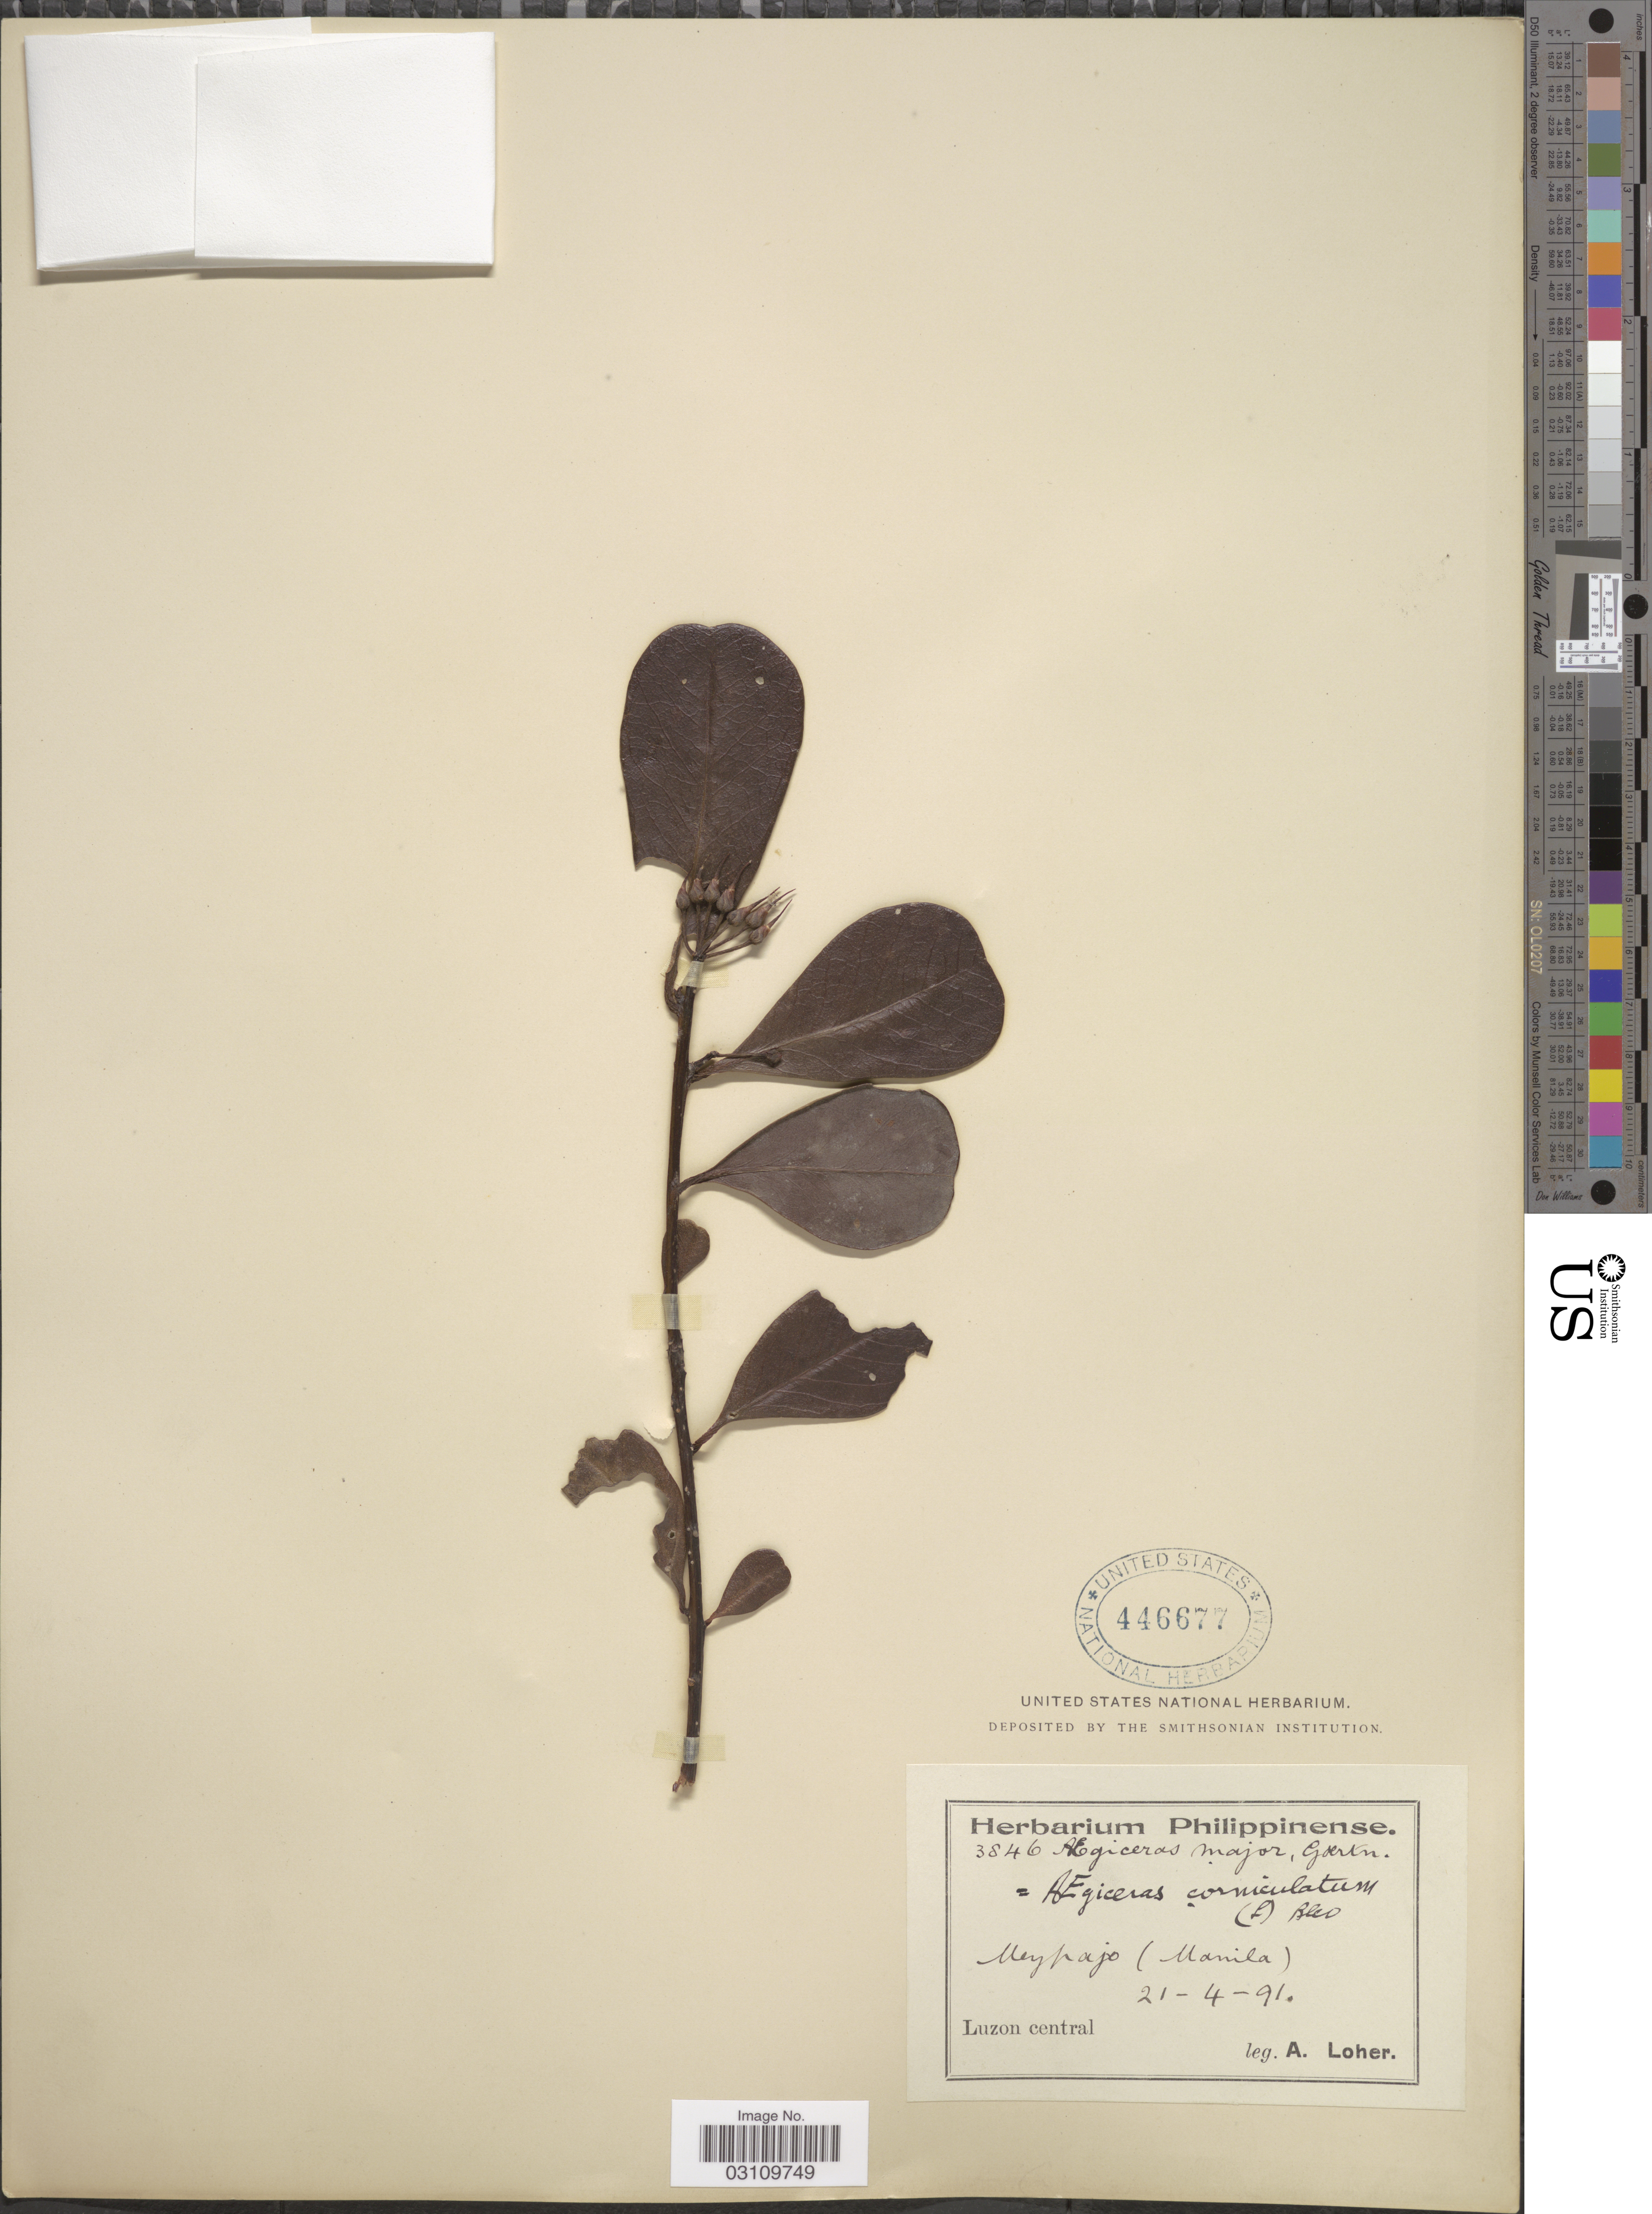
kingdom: Plantae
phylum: Tracheophyta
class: Magnoliopsida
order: Ericales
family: Primulaceae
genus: Aegiceras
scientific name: Aegiceras corniculatum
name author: (L.) Blanco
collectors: A. Loher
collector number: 3846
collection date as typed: Transcribed d/m/y: 21/4/91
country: Philippines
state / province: Central Luzon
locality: Meypajo (Manila), Luzon central.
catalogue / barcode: US 446677